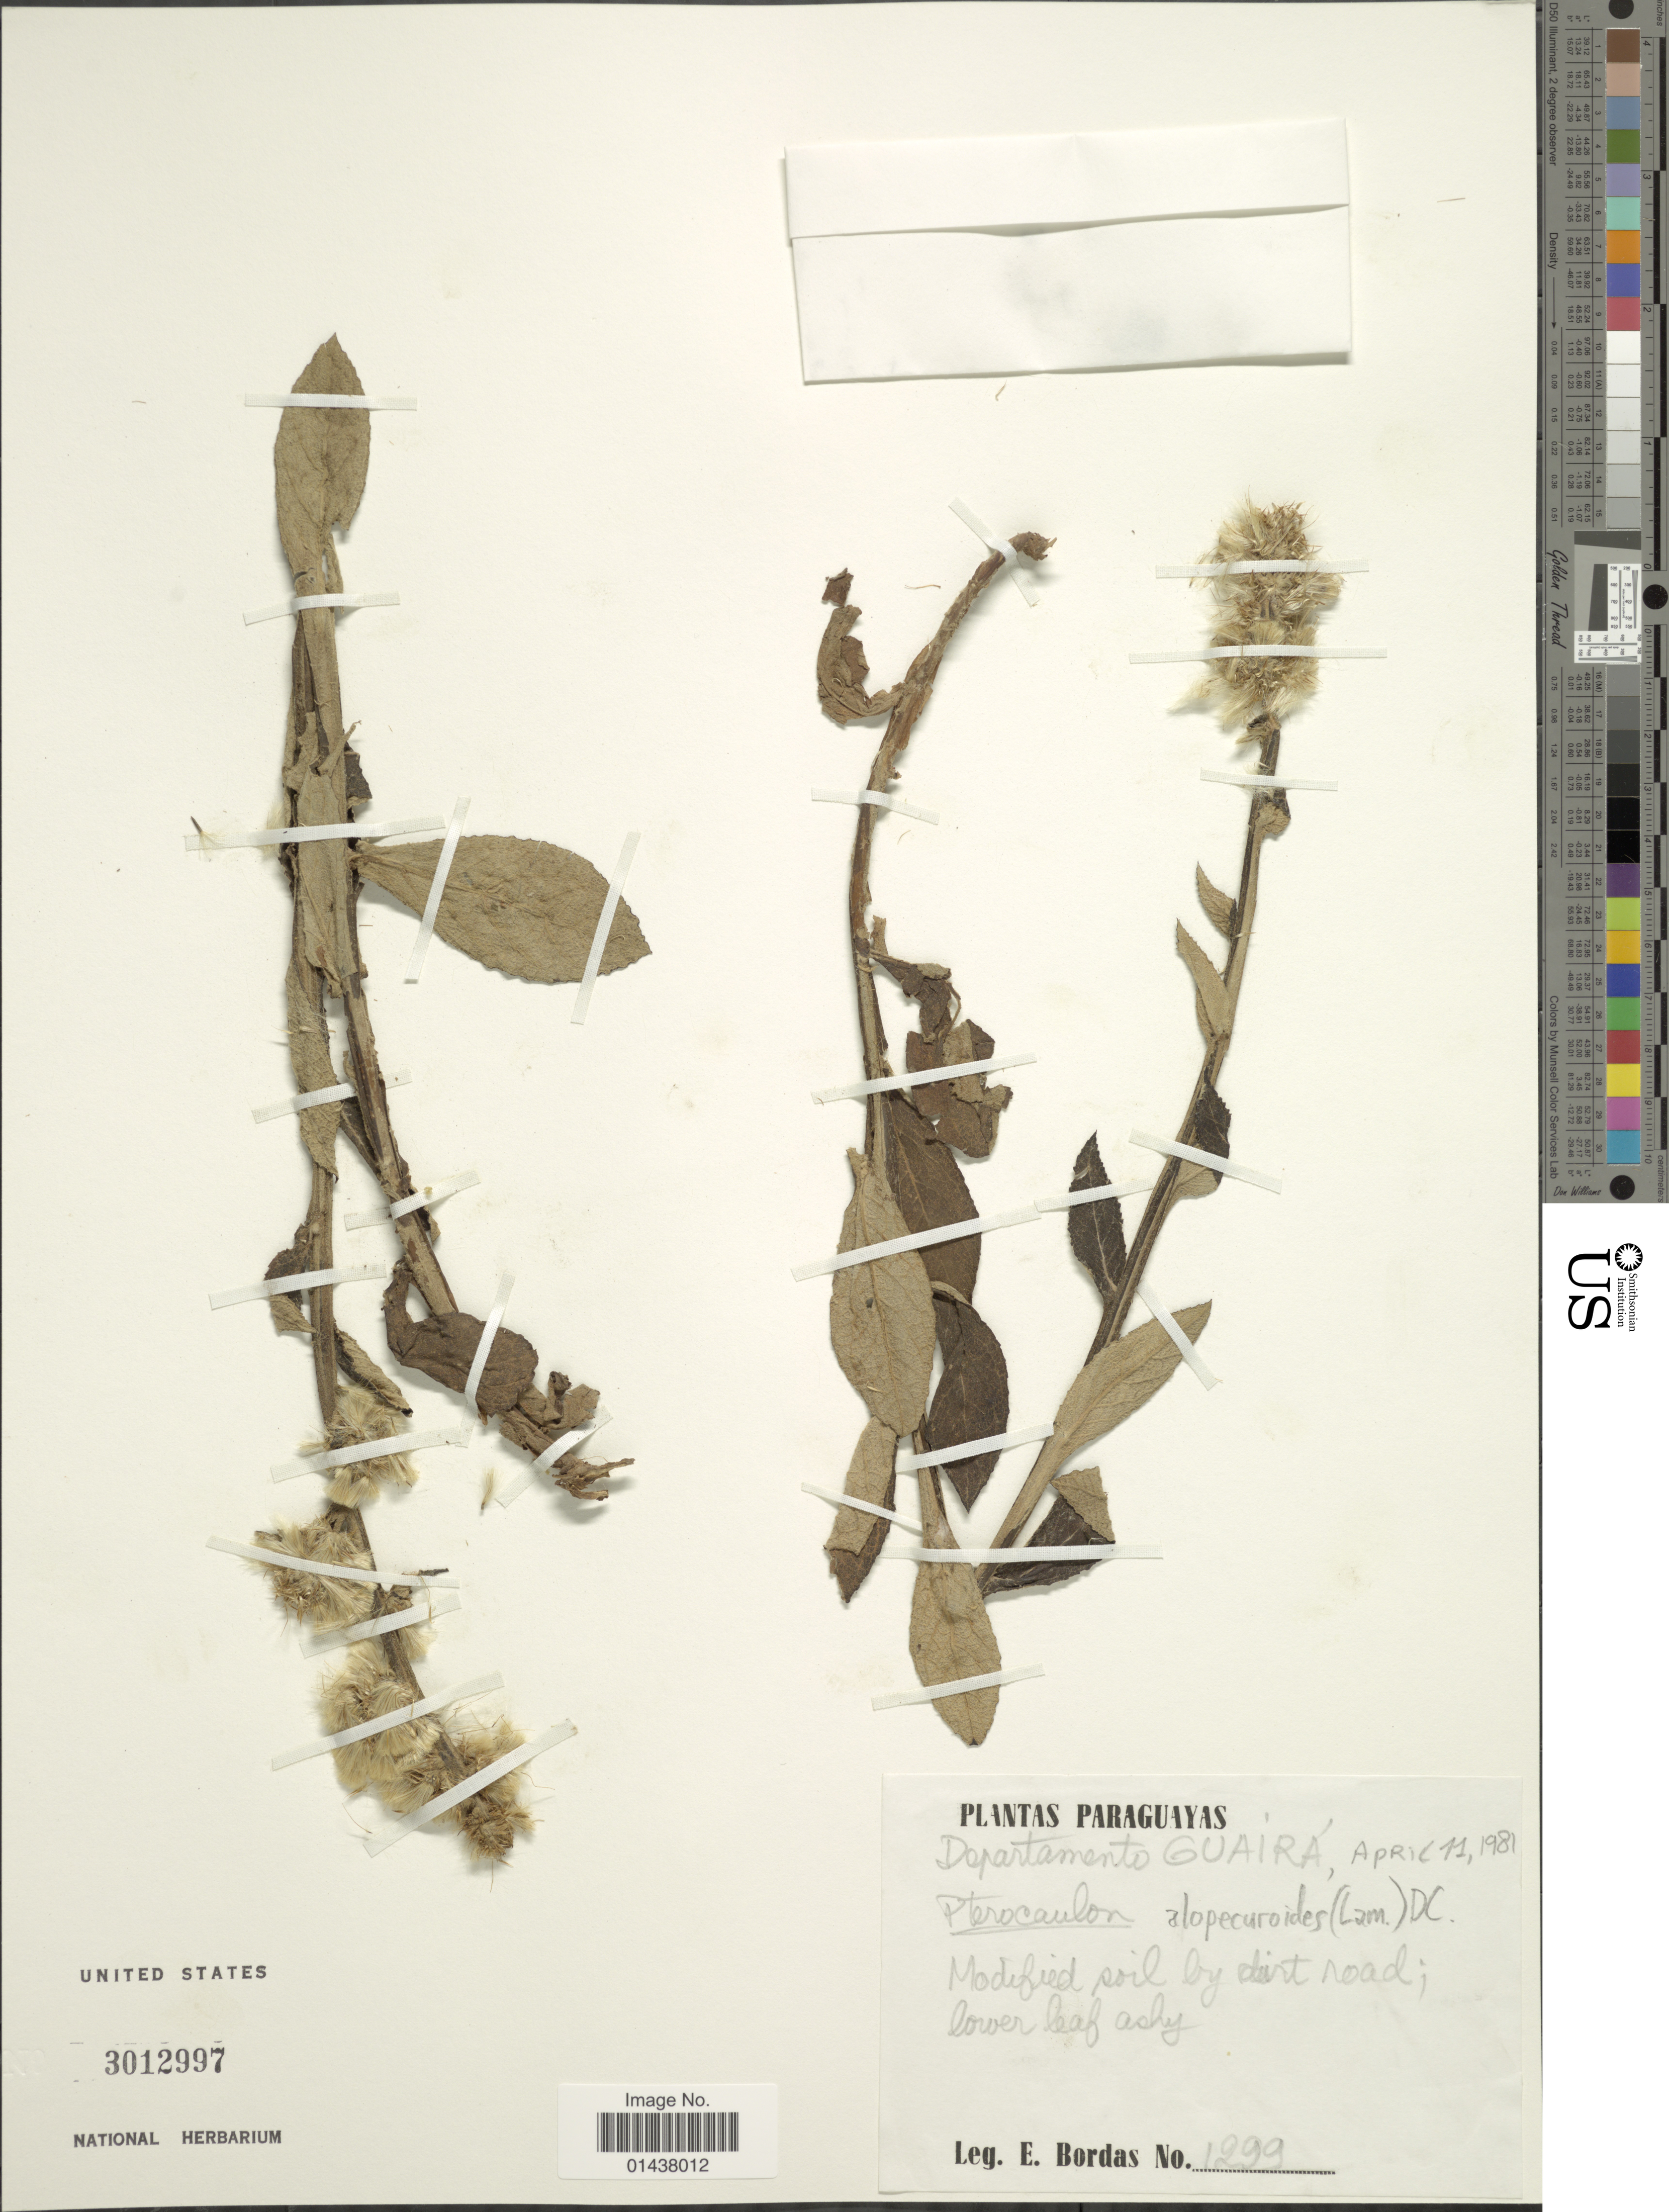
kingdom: Plantae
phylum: Tracheophyta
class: Magnoliopsida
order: Asterales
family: Asteraceae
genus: Pterocaulon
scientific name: Pterocaulon alopecuroides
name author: (Lam.) DC.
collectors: E. Bordas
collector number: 1299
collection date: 1981-04-11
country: Paraguay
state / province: Guaira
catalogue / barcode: US 3012997